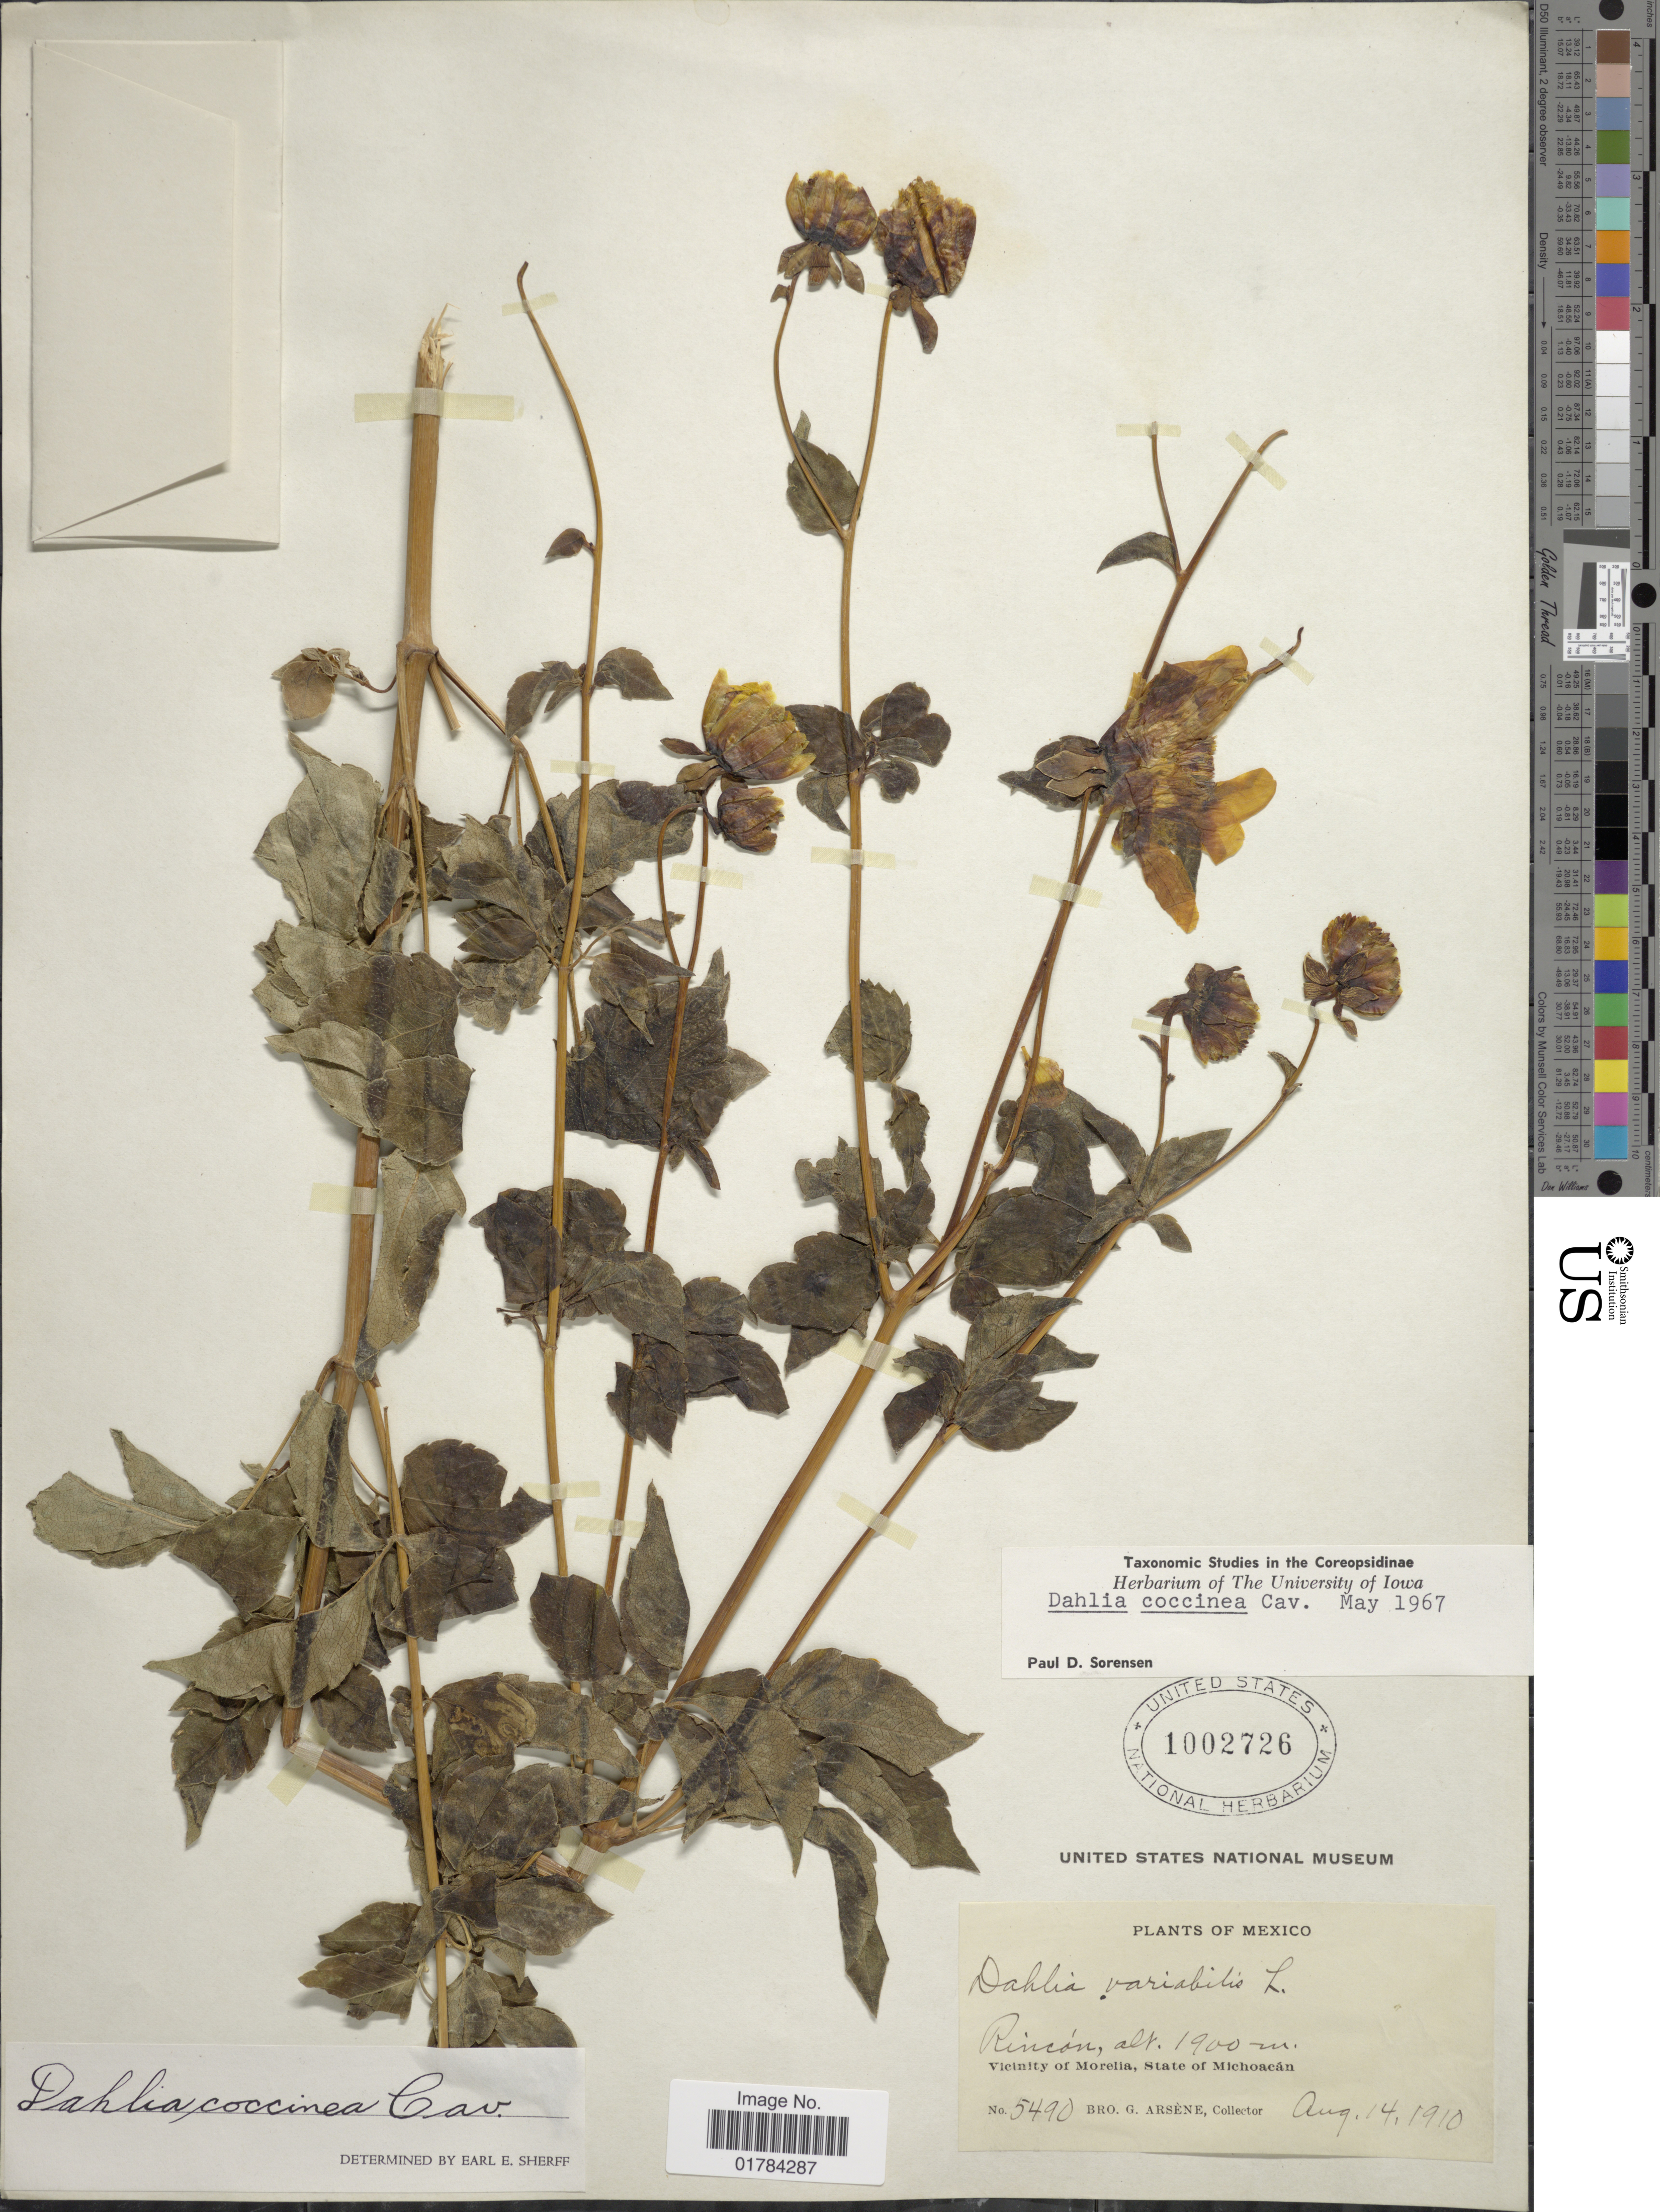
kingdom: Plantae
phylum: Tracheophyta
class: Magnoliopsida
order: Asterales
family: Asteraceae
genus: Dahlia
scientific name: Dahlia coccinea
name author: Cav.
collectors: Bro. G. Arsène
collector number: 5490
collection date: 1910-08-14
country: Mexico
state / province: Michoacán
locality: Rincon, Vicinity of Morelia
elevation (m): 1900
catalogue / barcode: US 1002726